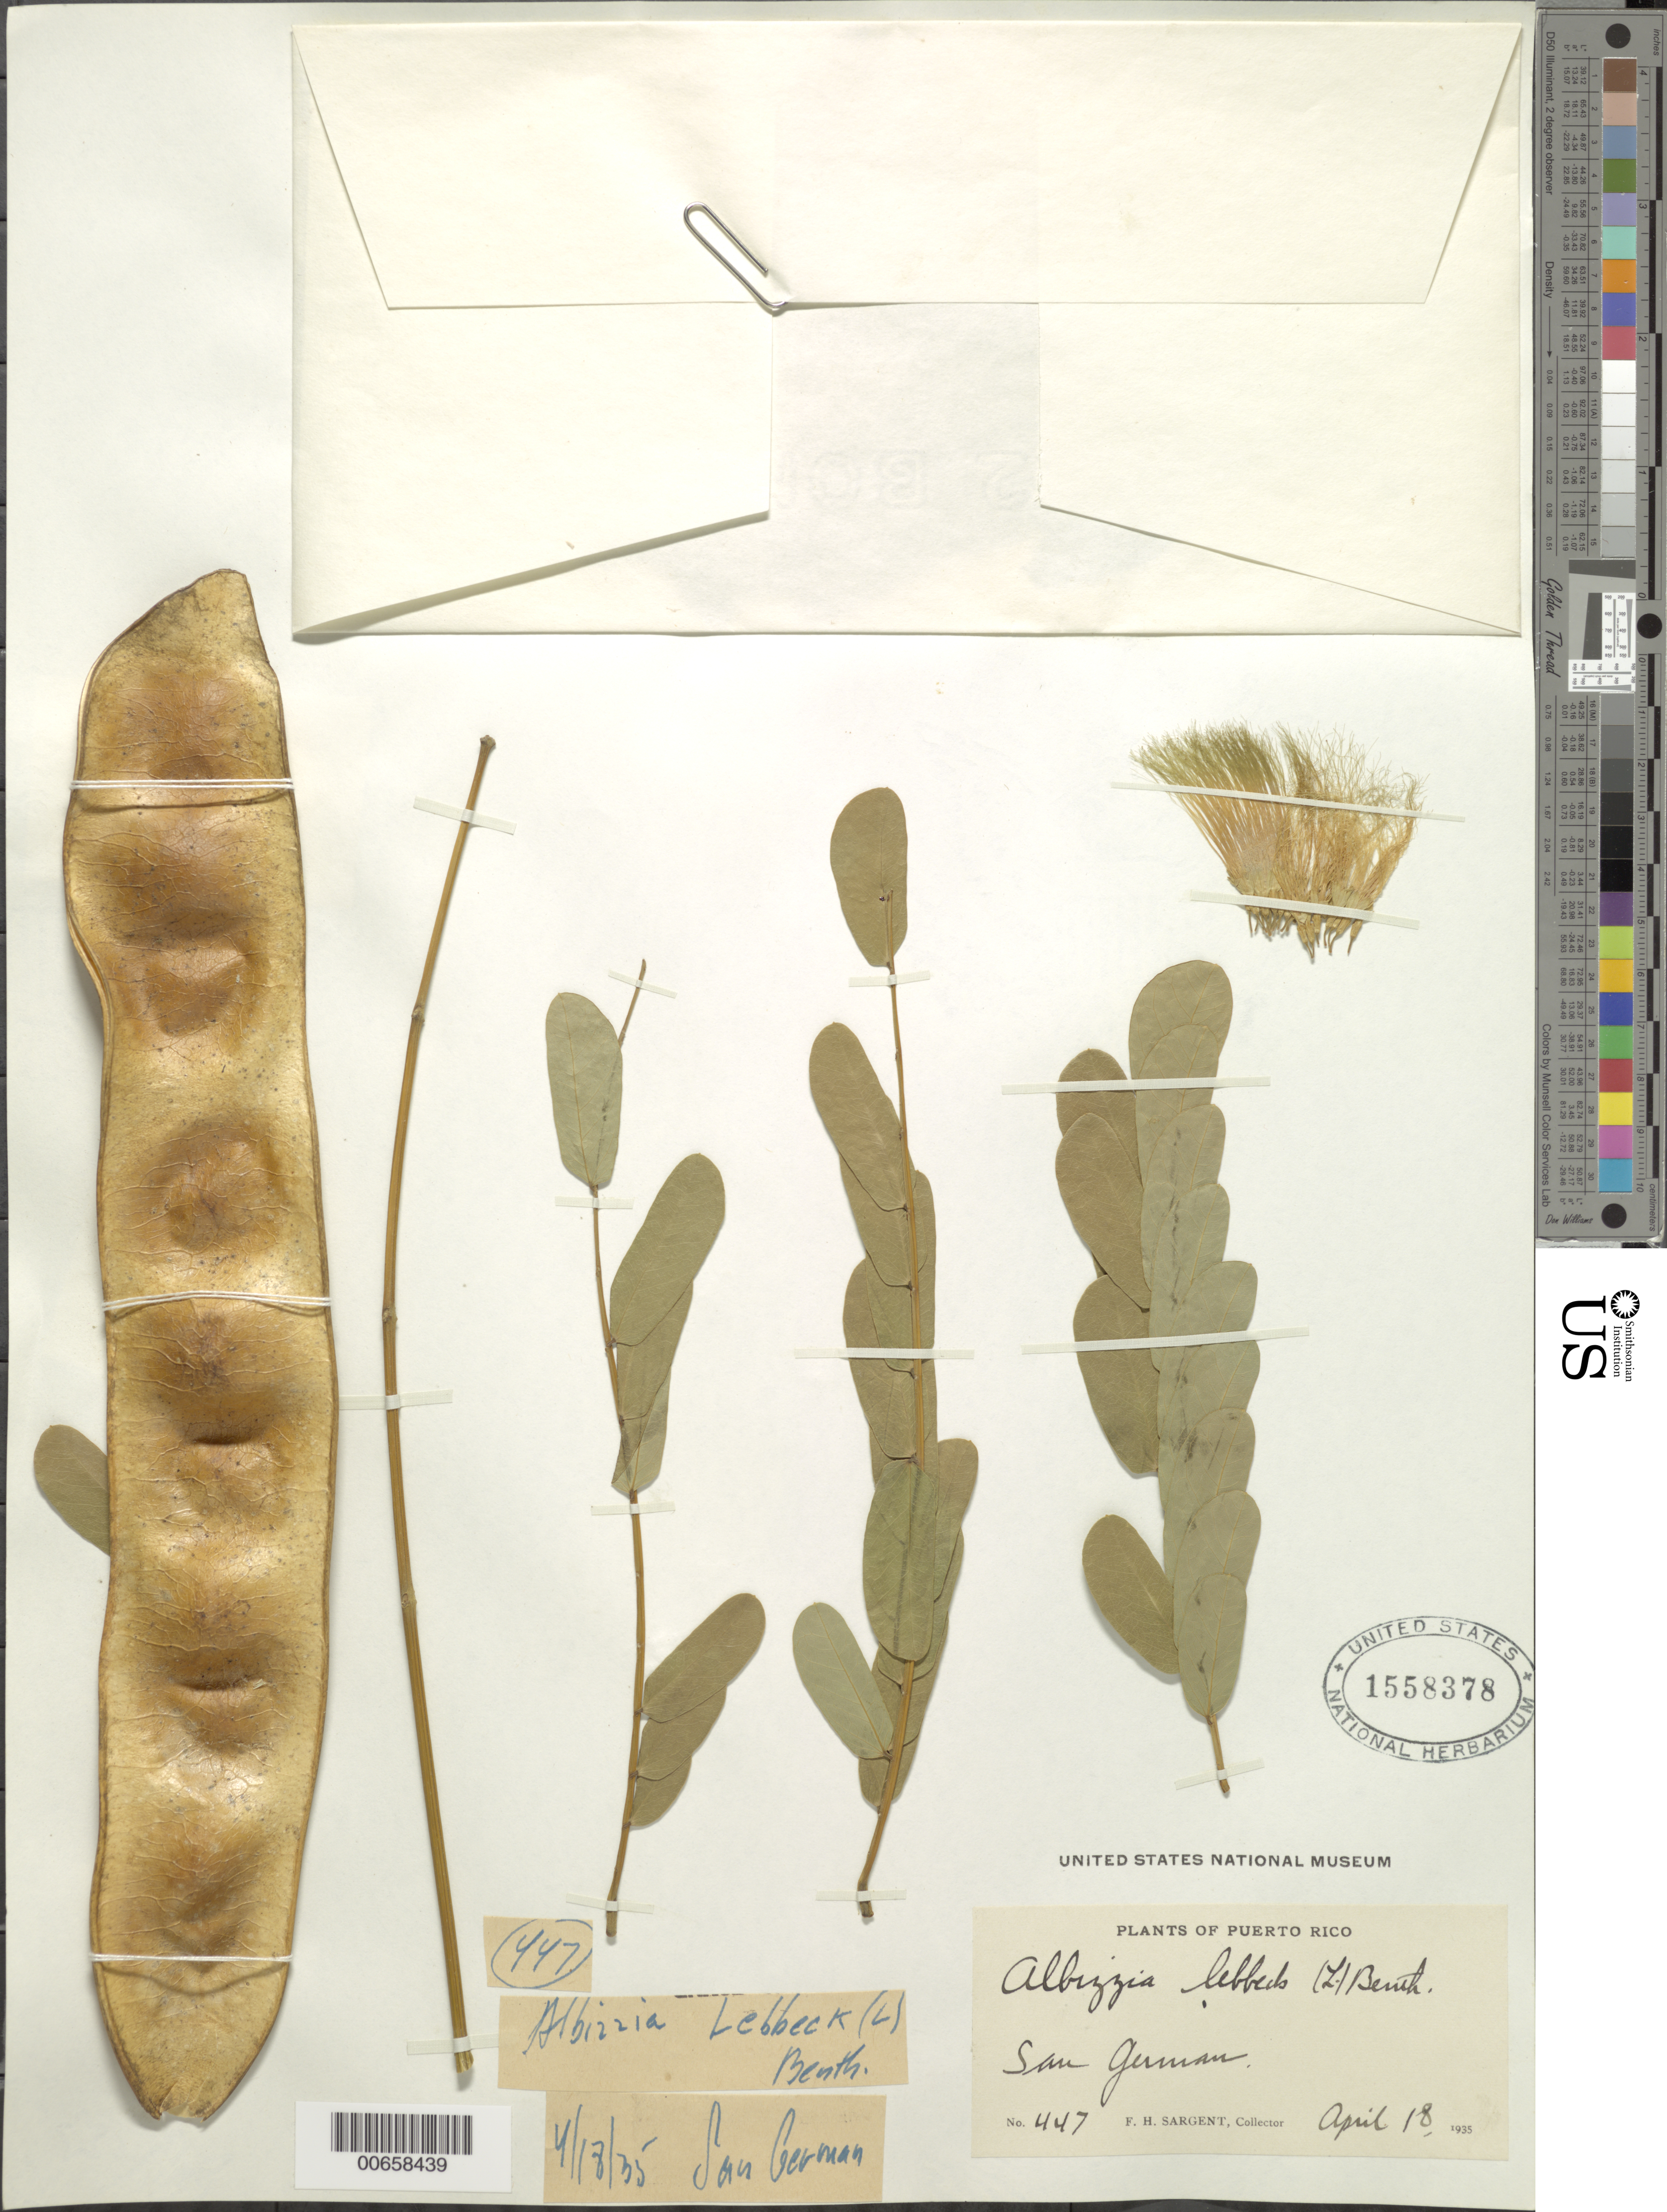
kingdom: Plantae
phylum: Tracheophyta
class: Magnoliopsida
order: Fabales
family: Fabaceae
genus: Albizia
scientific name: Albizia lebbeck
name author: (L.) Benth.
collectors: F. H. Sargent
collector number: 447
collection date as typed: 18 Apr 1935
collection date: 1935-04-18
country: Puerto Rico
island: Greater Antilles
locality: San German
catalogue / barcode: US 1558378